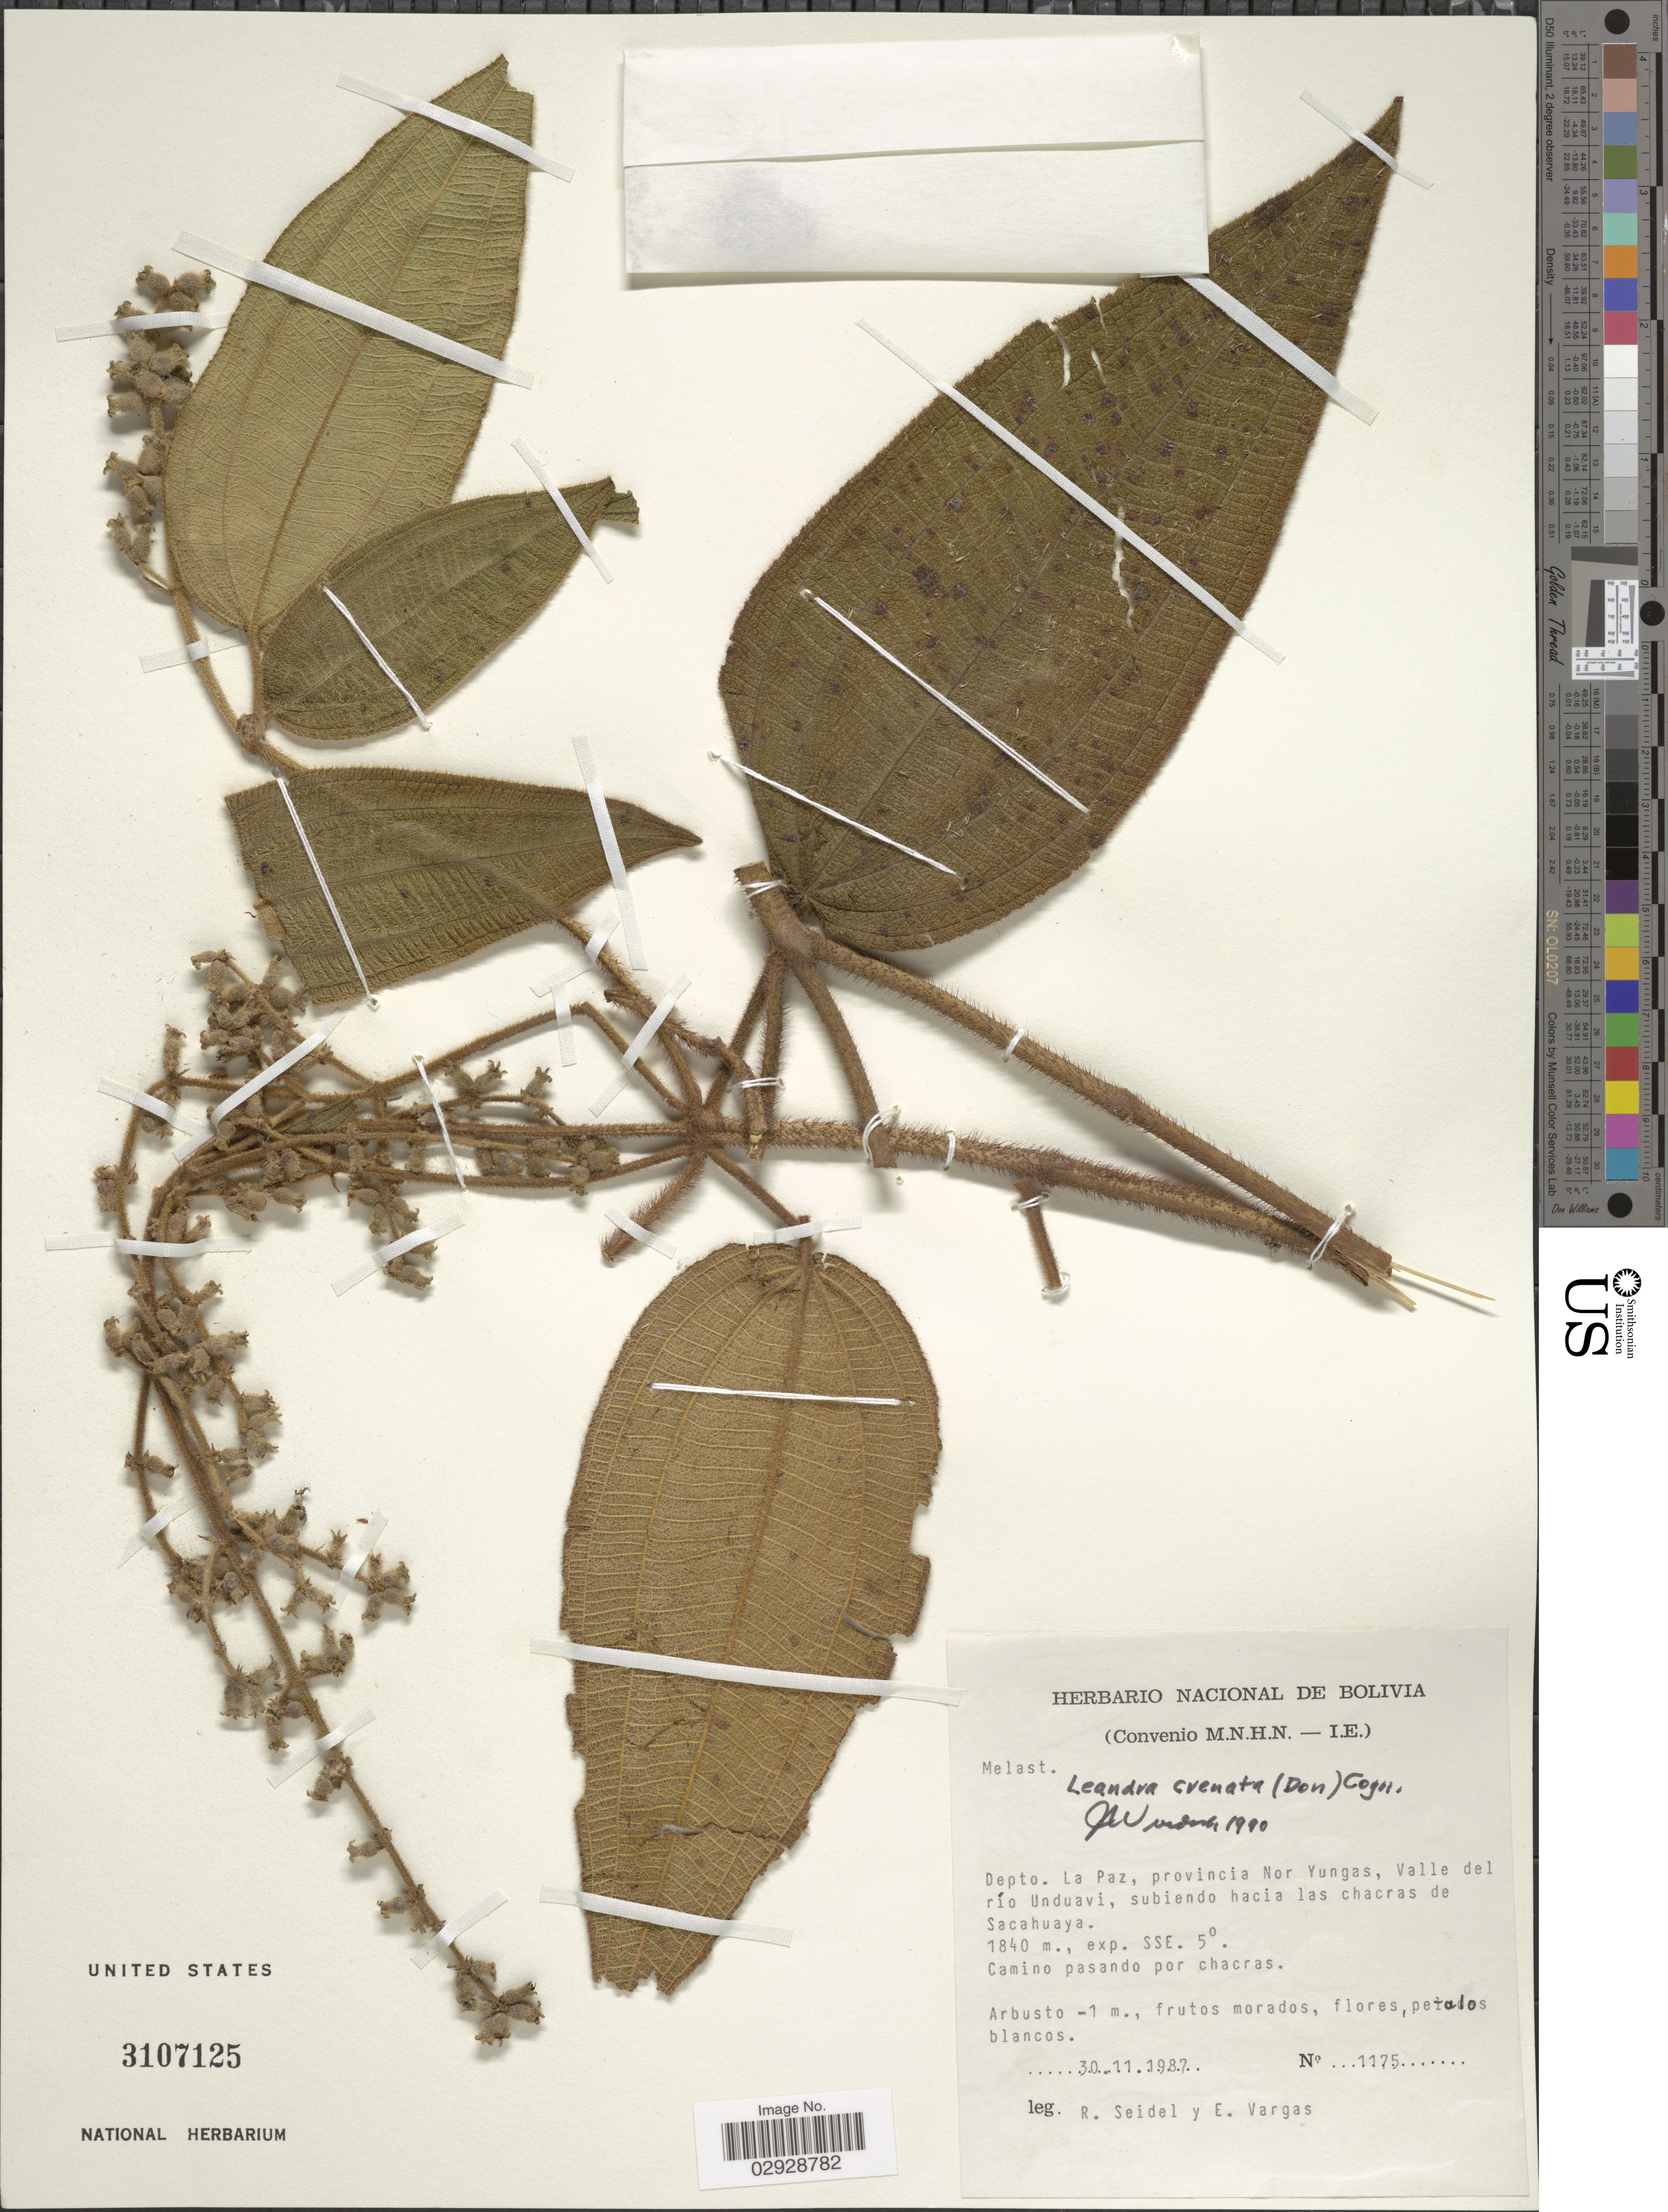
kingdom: Plantae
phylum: Tracheophyta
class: Magnoliopsida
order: Myrtales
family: Melastomataceae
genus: Leandra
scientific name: Leandra crenata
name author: (D. Don) Cogn.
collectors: R. Seidel & E. Vargas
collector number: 1175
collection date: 1987-11-30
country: Bolivia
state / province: La Paz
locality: Depto. La Paz, provincia Nor Yungas, Valle del río Unduavi, subiendo hacia las chacras de Sacahuaya. Exp. SSE. 5°.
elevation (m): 1840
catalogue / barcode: US 3107125